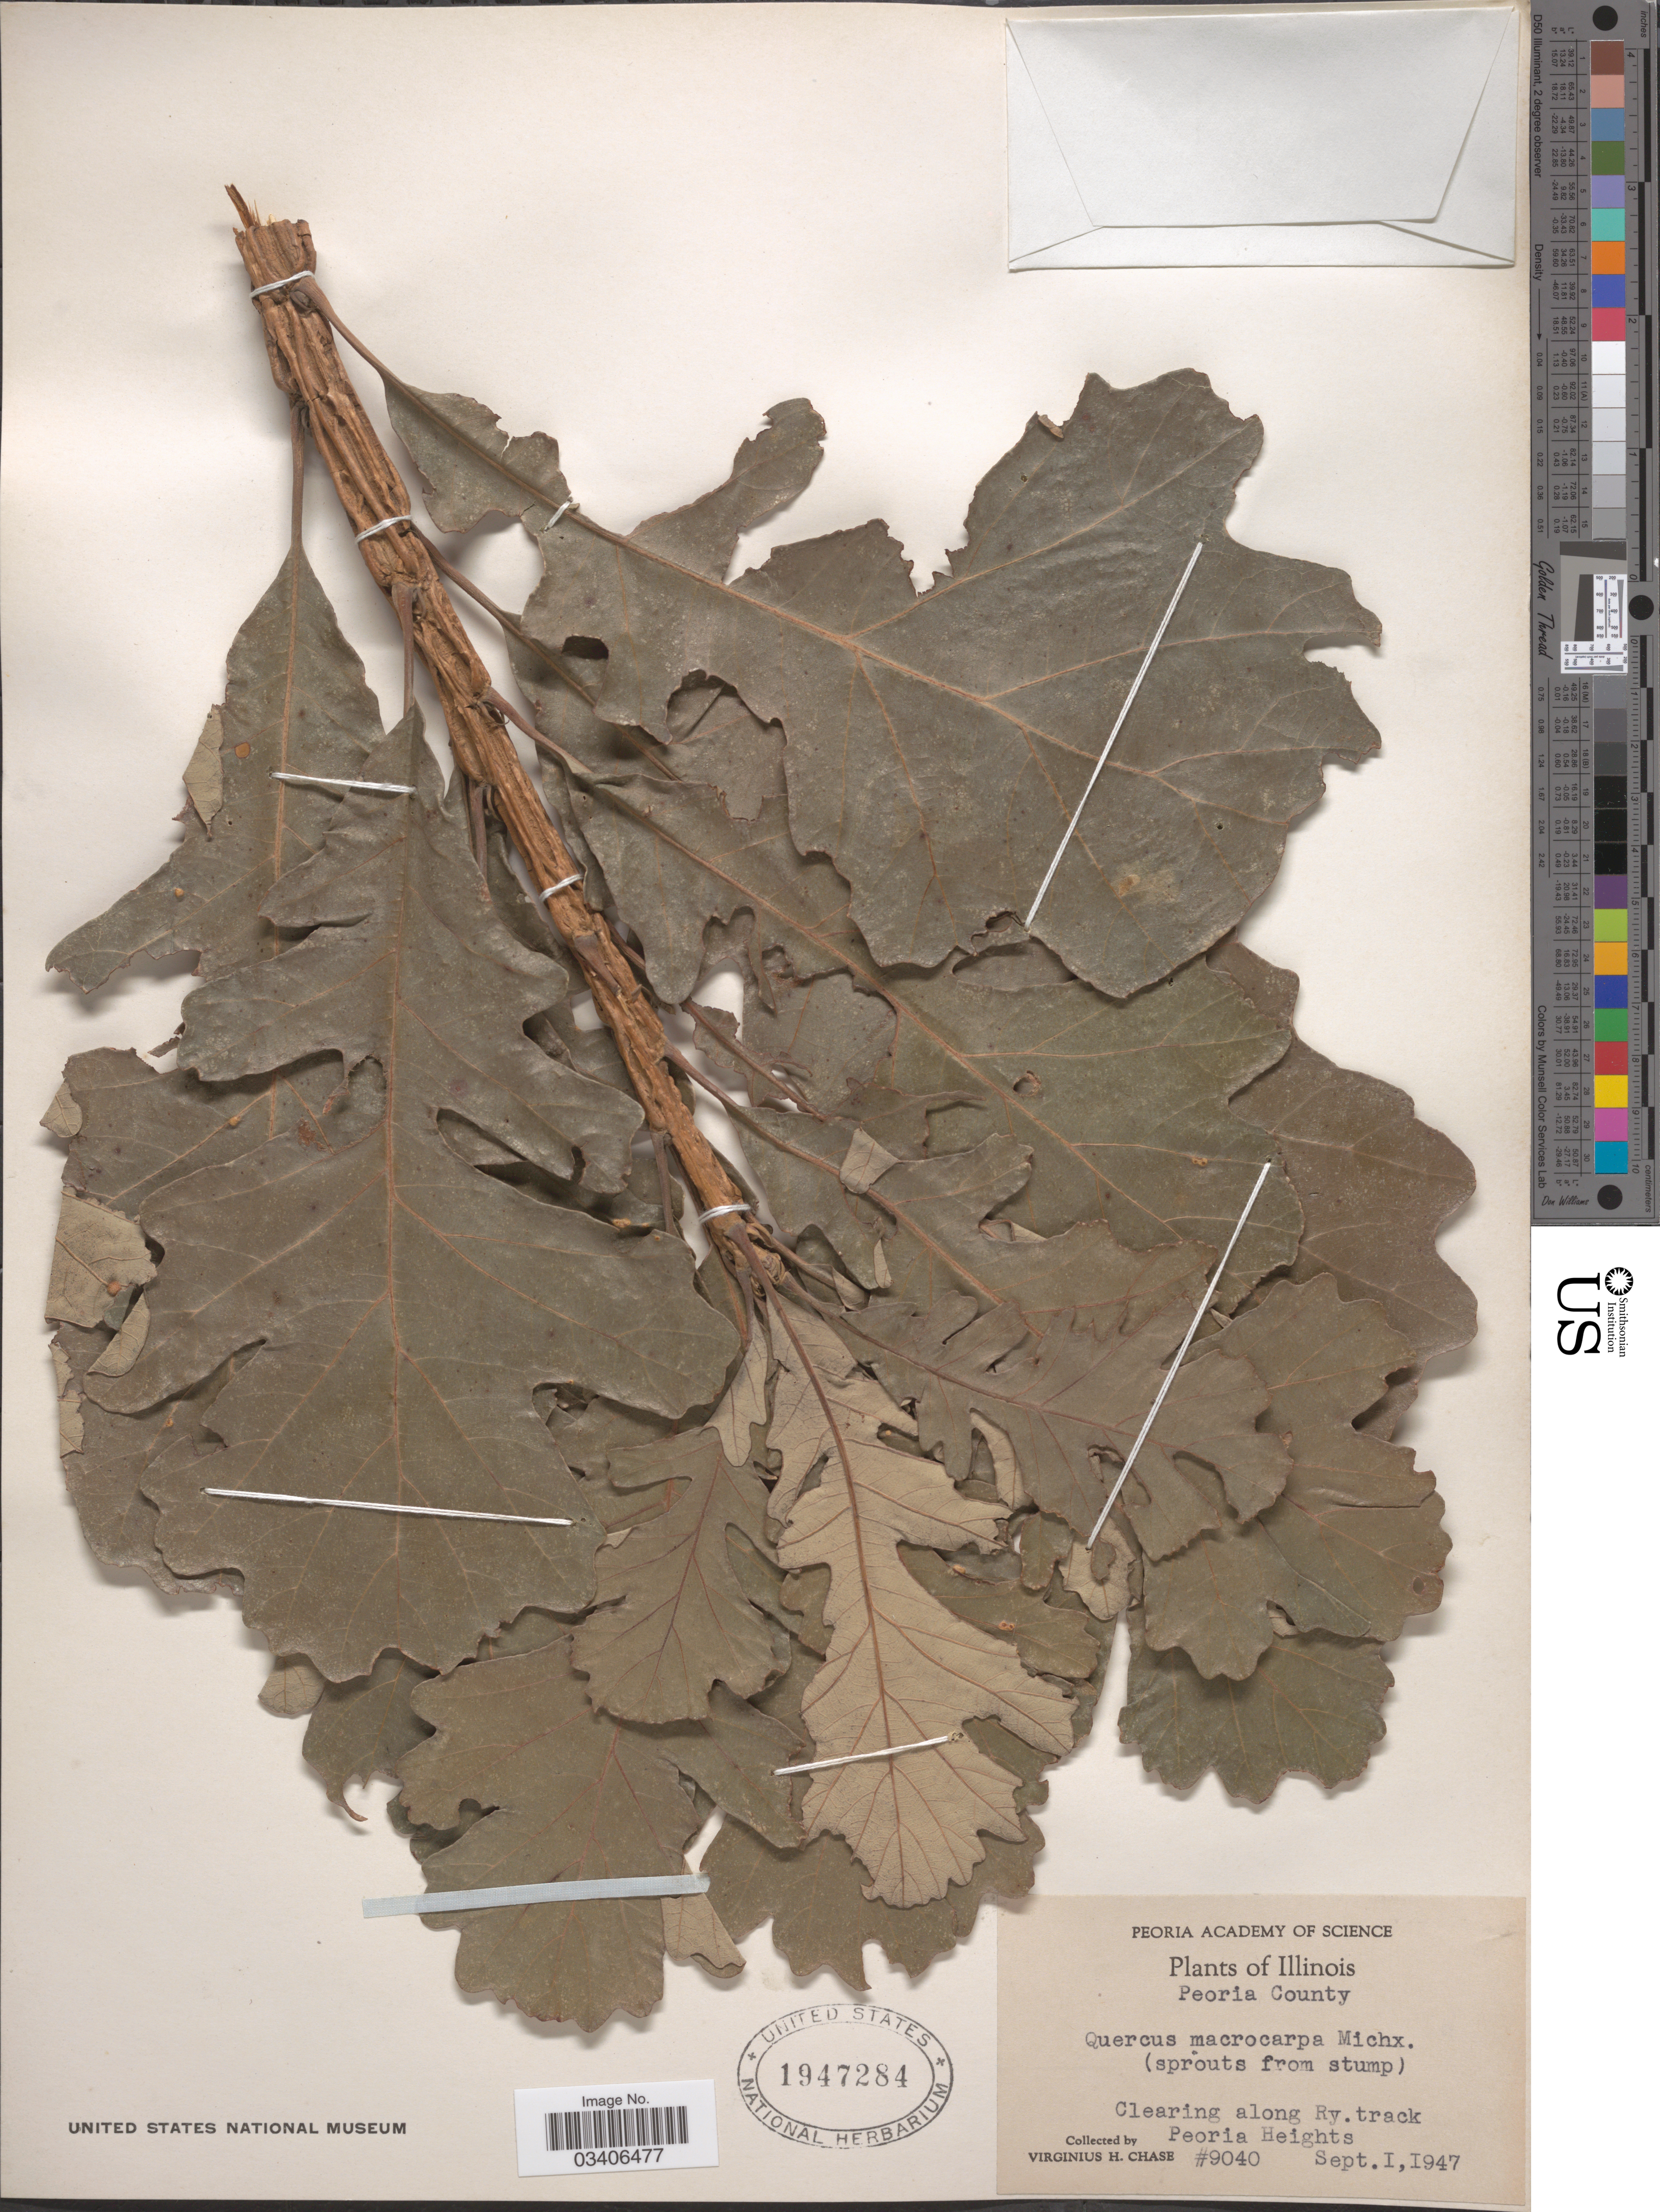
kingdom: Plantae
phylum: Tracheophyta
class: Magnoliopsida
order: Fagales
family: Fagaceae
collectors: V. H. Chase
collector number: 9040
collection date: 1947-09-01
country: United States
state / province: Illinois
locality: Peoria County. Clearing along Ry. track Peoria Heights.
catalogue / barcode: US 1947284